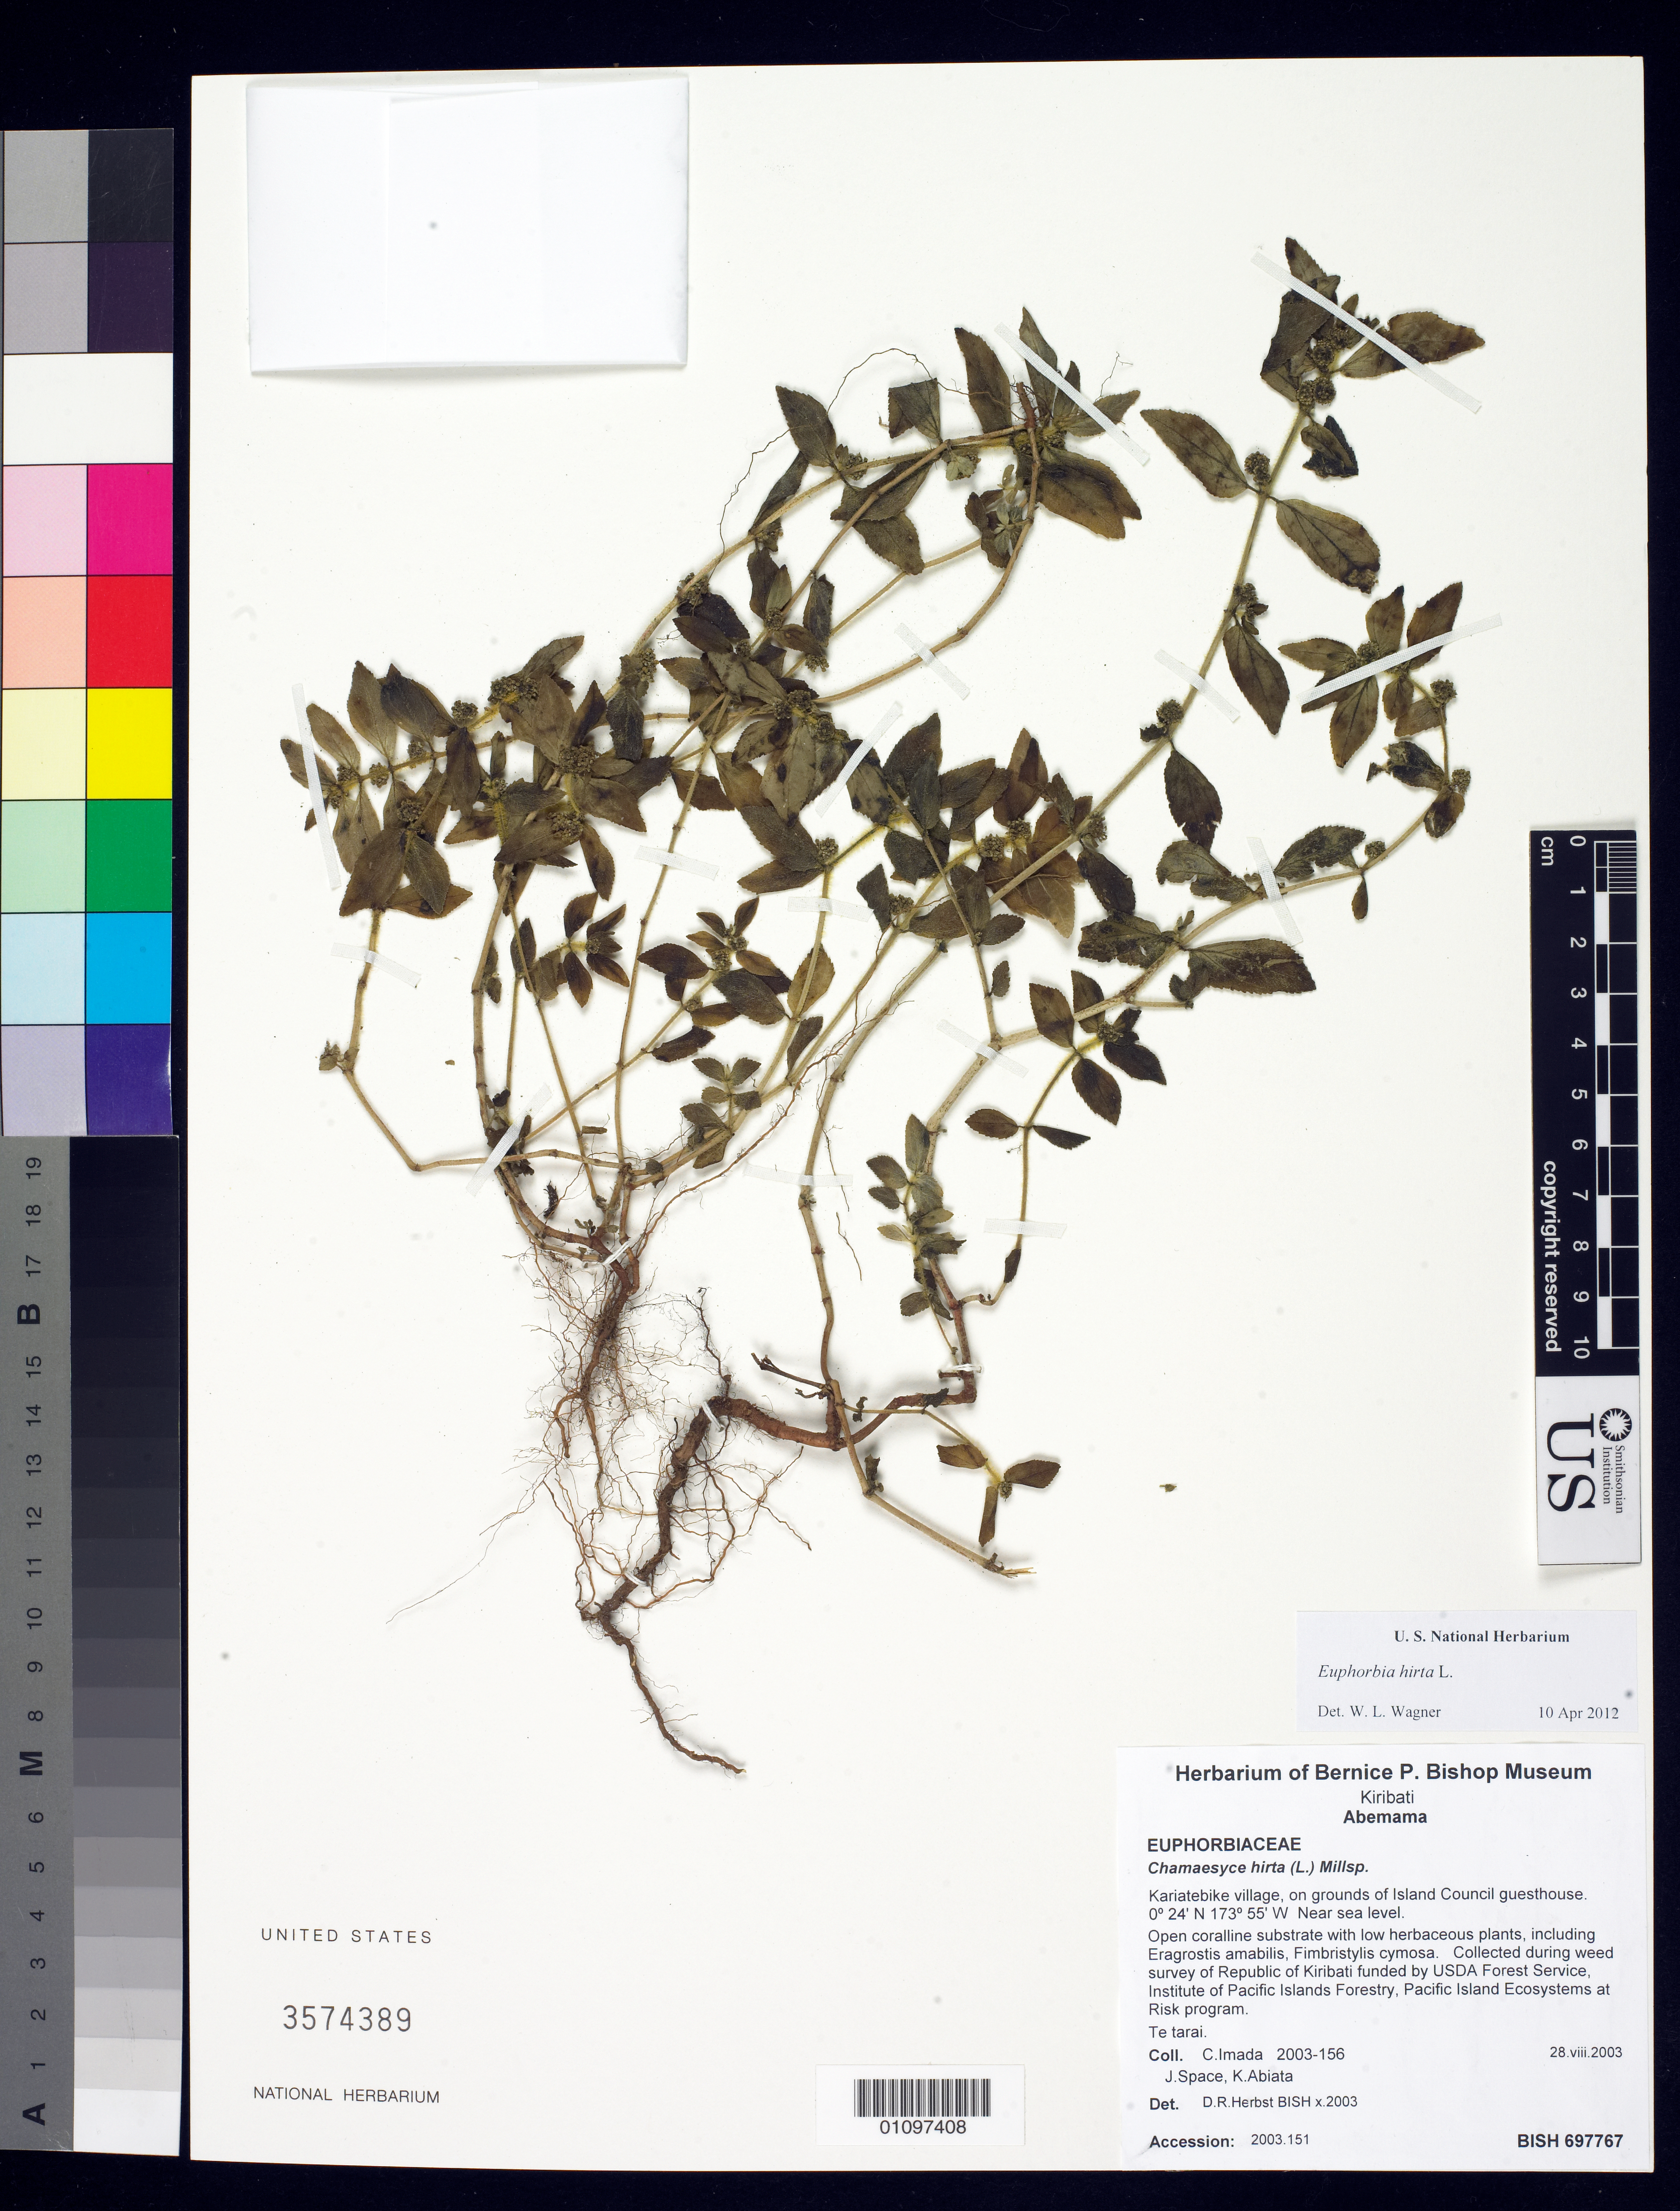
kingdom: Plantae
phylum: Tracheophyta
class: Magnoliopsida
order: Malpighiales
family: Euphorbiaceae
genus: Euphorbia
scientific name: Euphorbia hirta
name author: L.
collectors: C. Imada, J. Space & K. Abiata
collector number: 2003-156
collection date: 2003-08-28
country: Kiribati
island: Abemama Atoll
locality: Kariatebike Village, on grounds of Island council guesthouse.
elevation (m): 0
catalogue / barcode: US 3574389